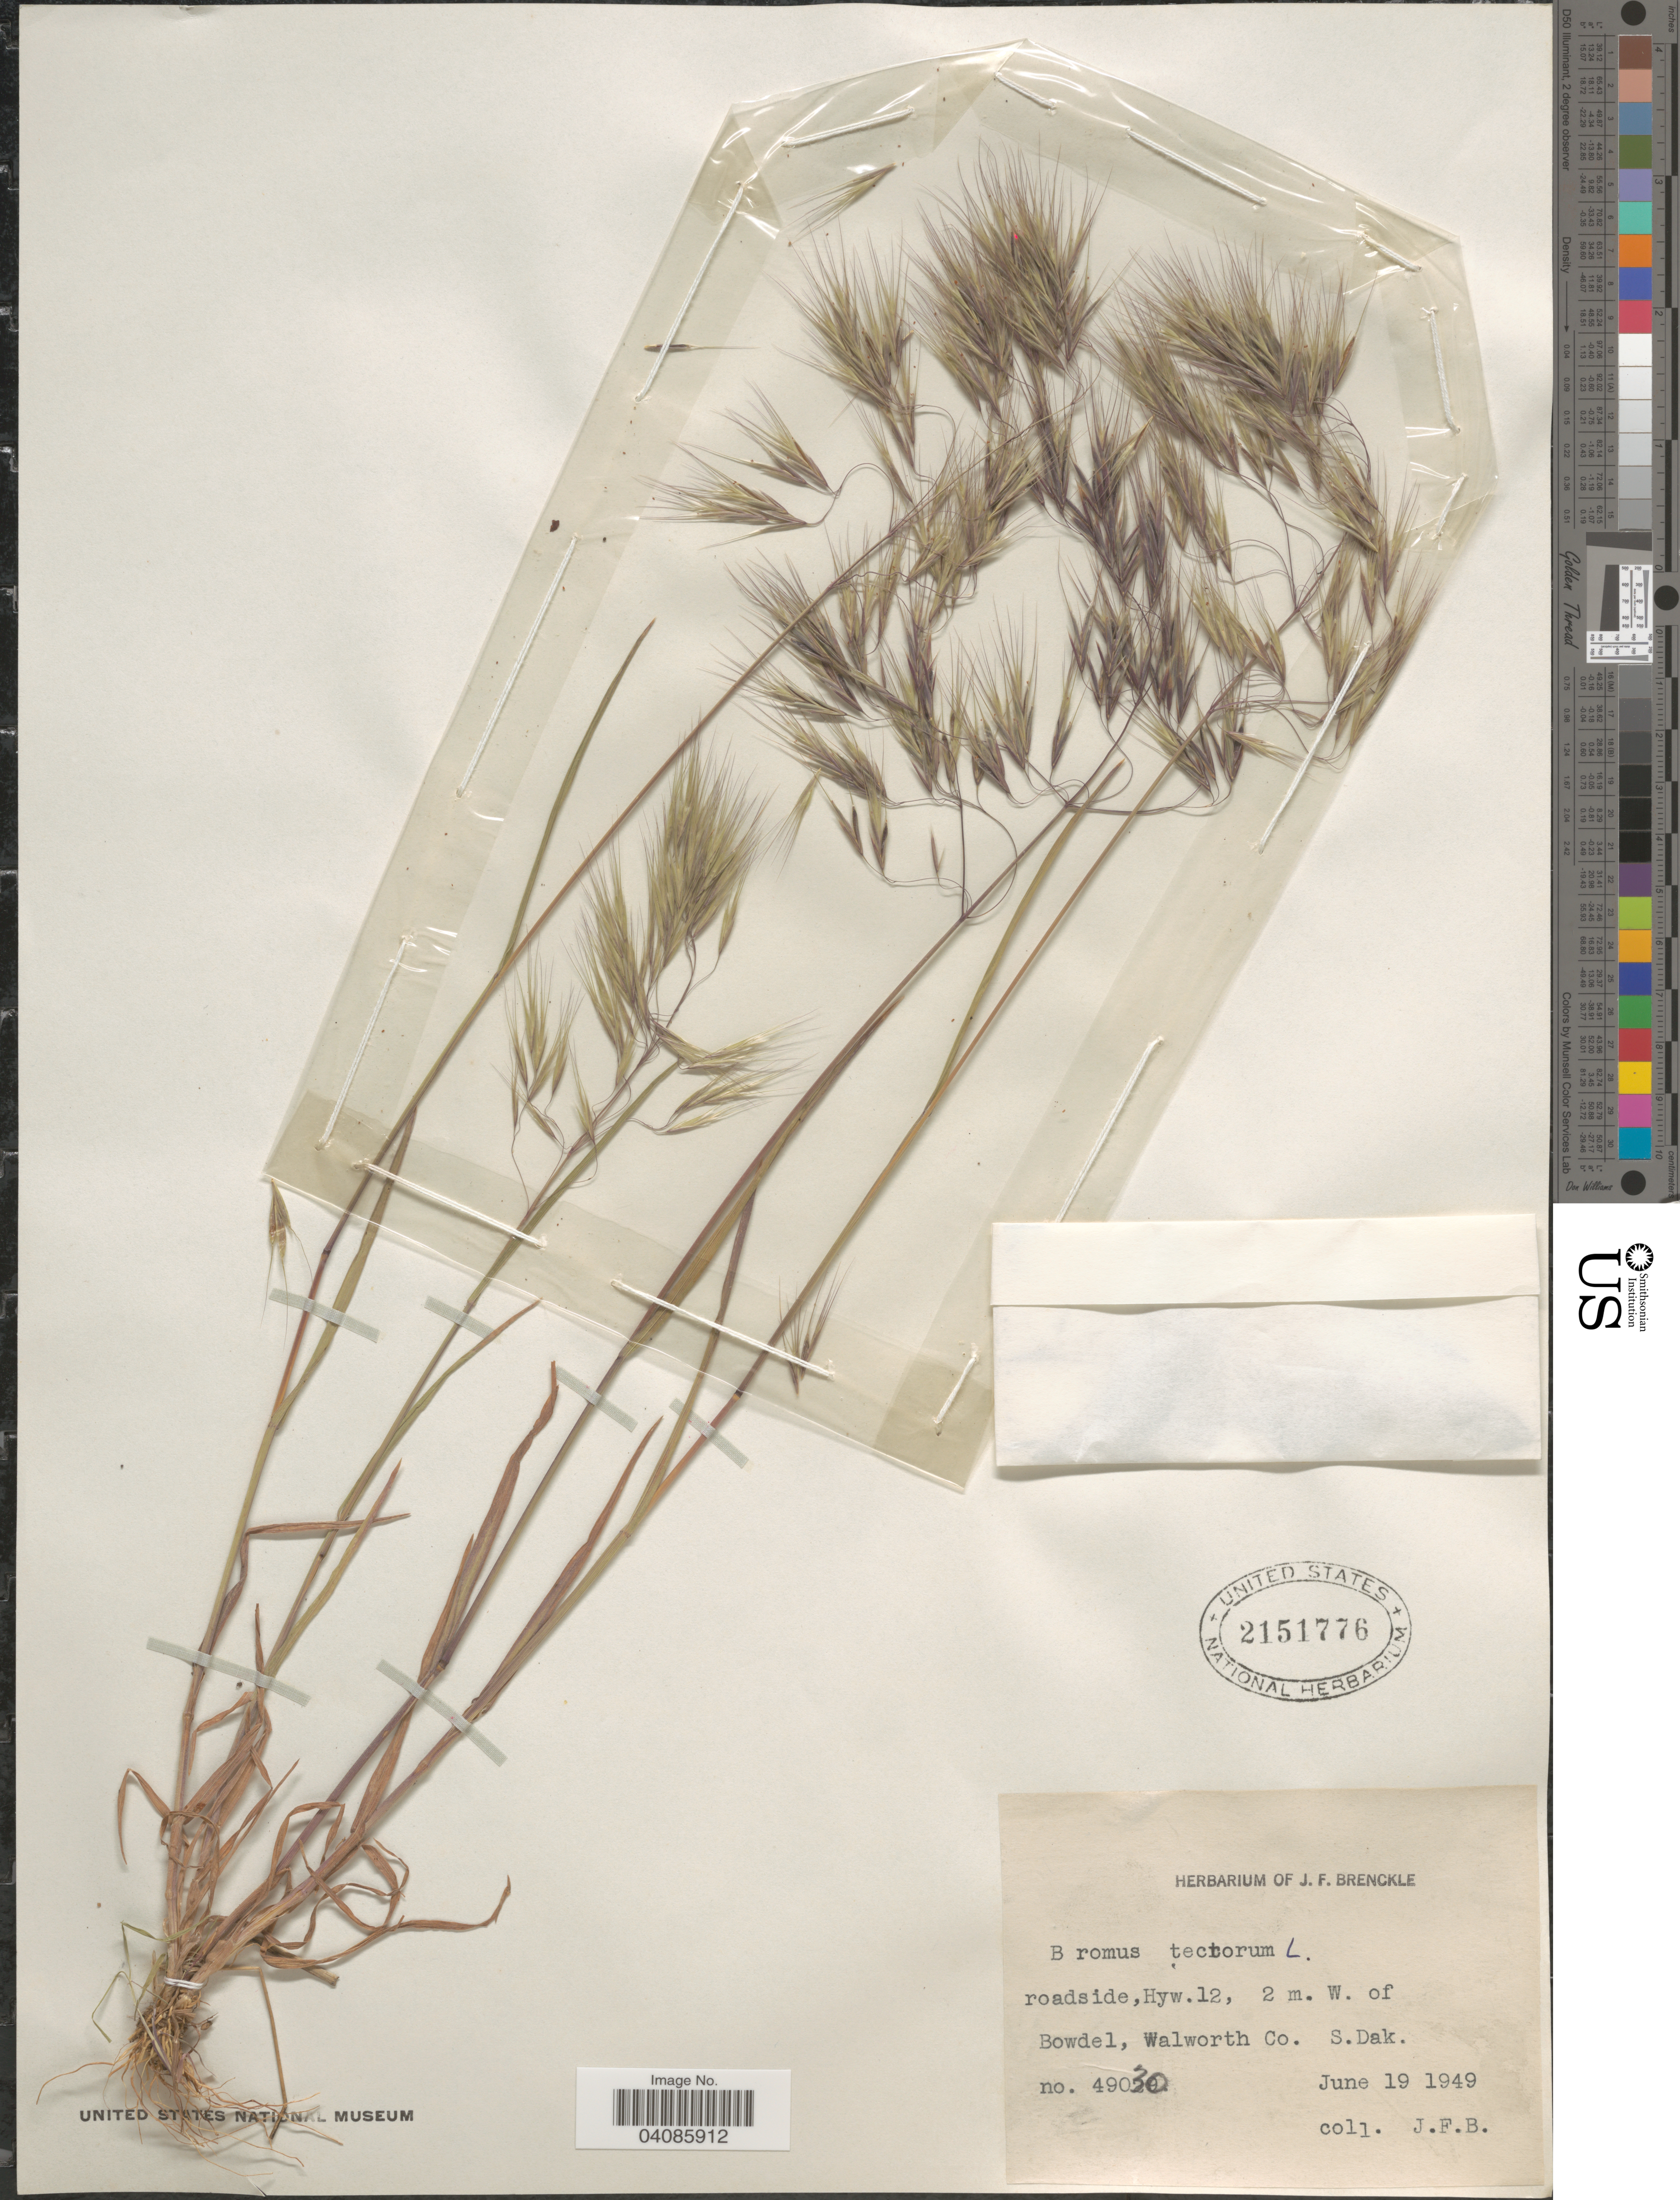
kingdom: Plantae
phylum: Tracheophyta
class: Liliopsida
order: Poales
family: Poaceae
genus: Bromus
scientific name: Bromus tectorum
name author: L.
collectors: J. Brenckle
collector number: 49030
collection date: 1949-06-19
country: United States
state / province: South Dakota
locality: Roadside, Hyw. 12, 2 m. W. of Bowdel, Walworth Co.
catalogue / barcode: US 2151776